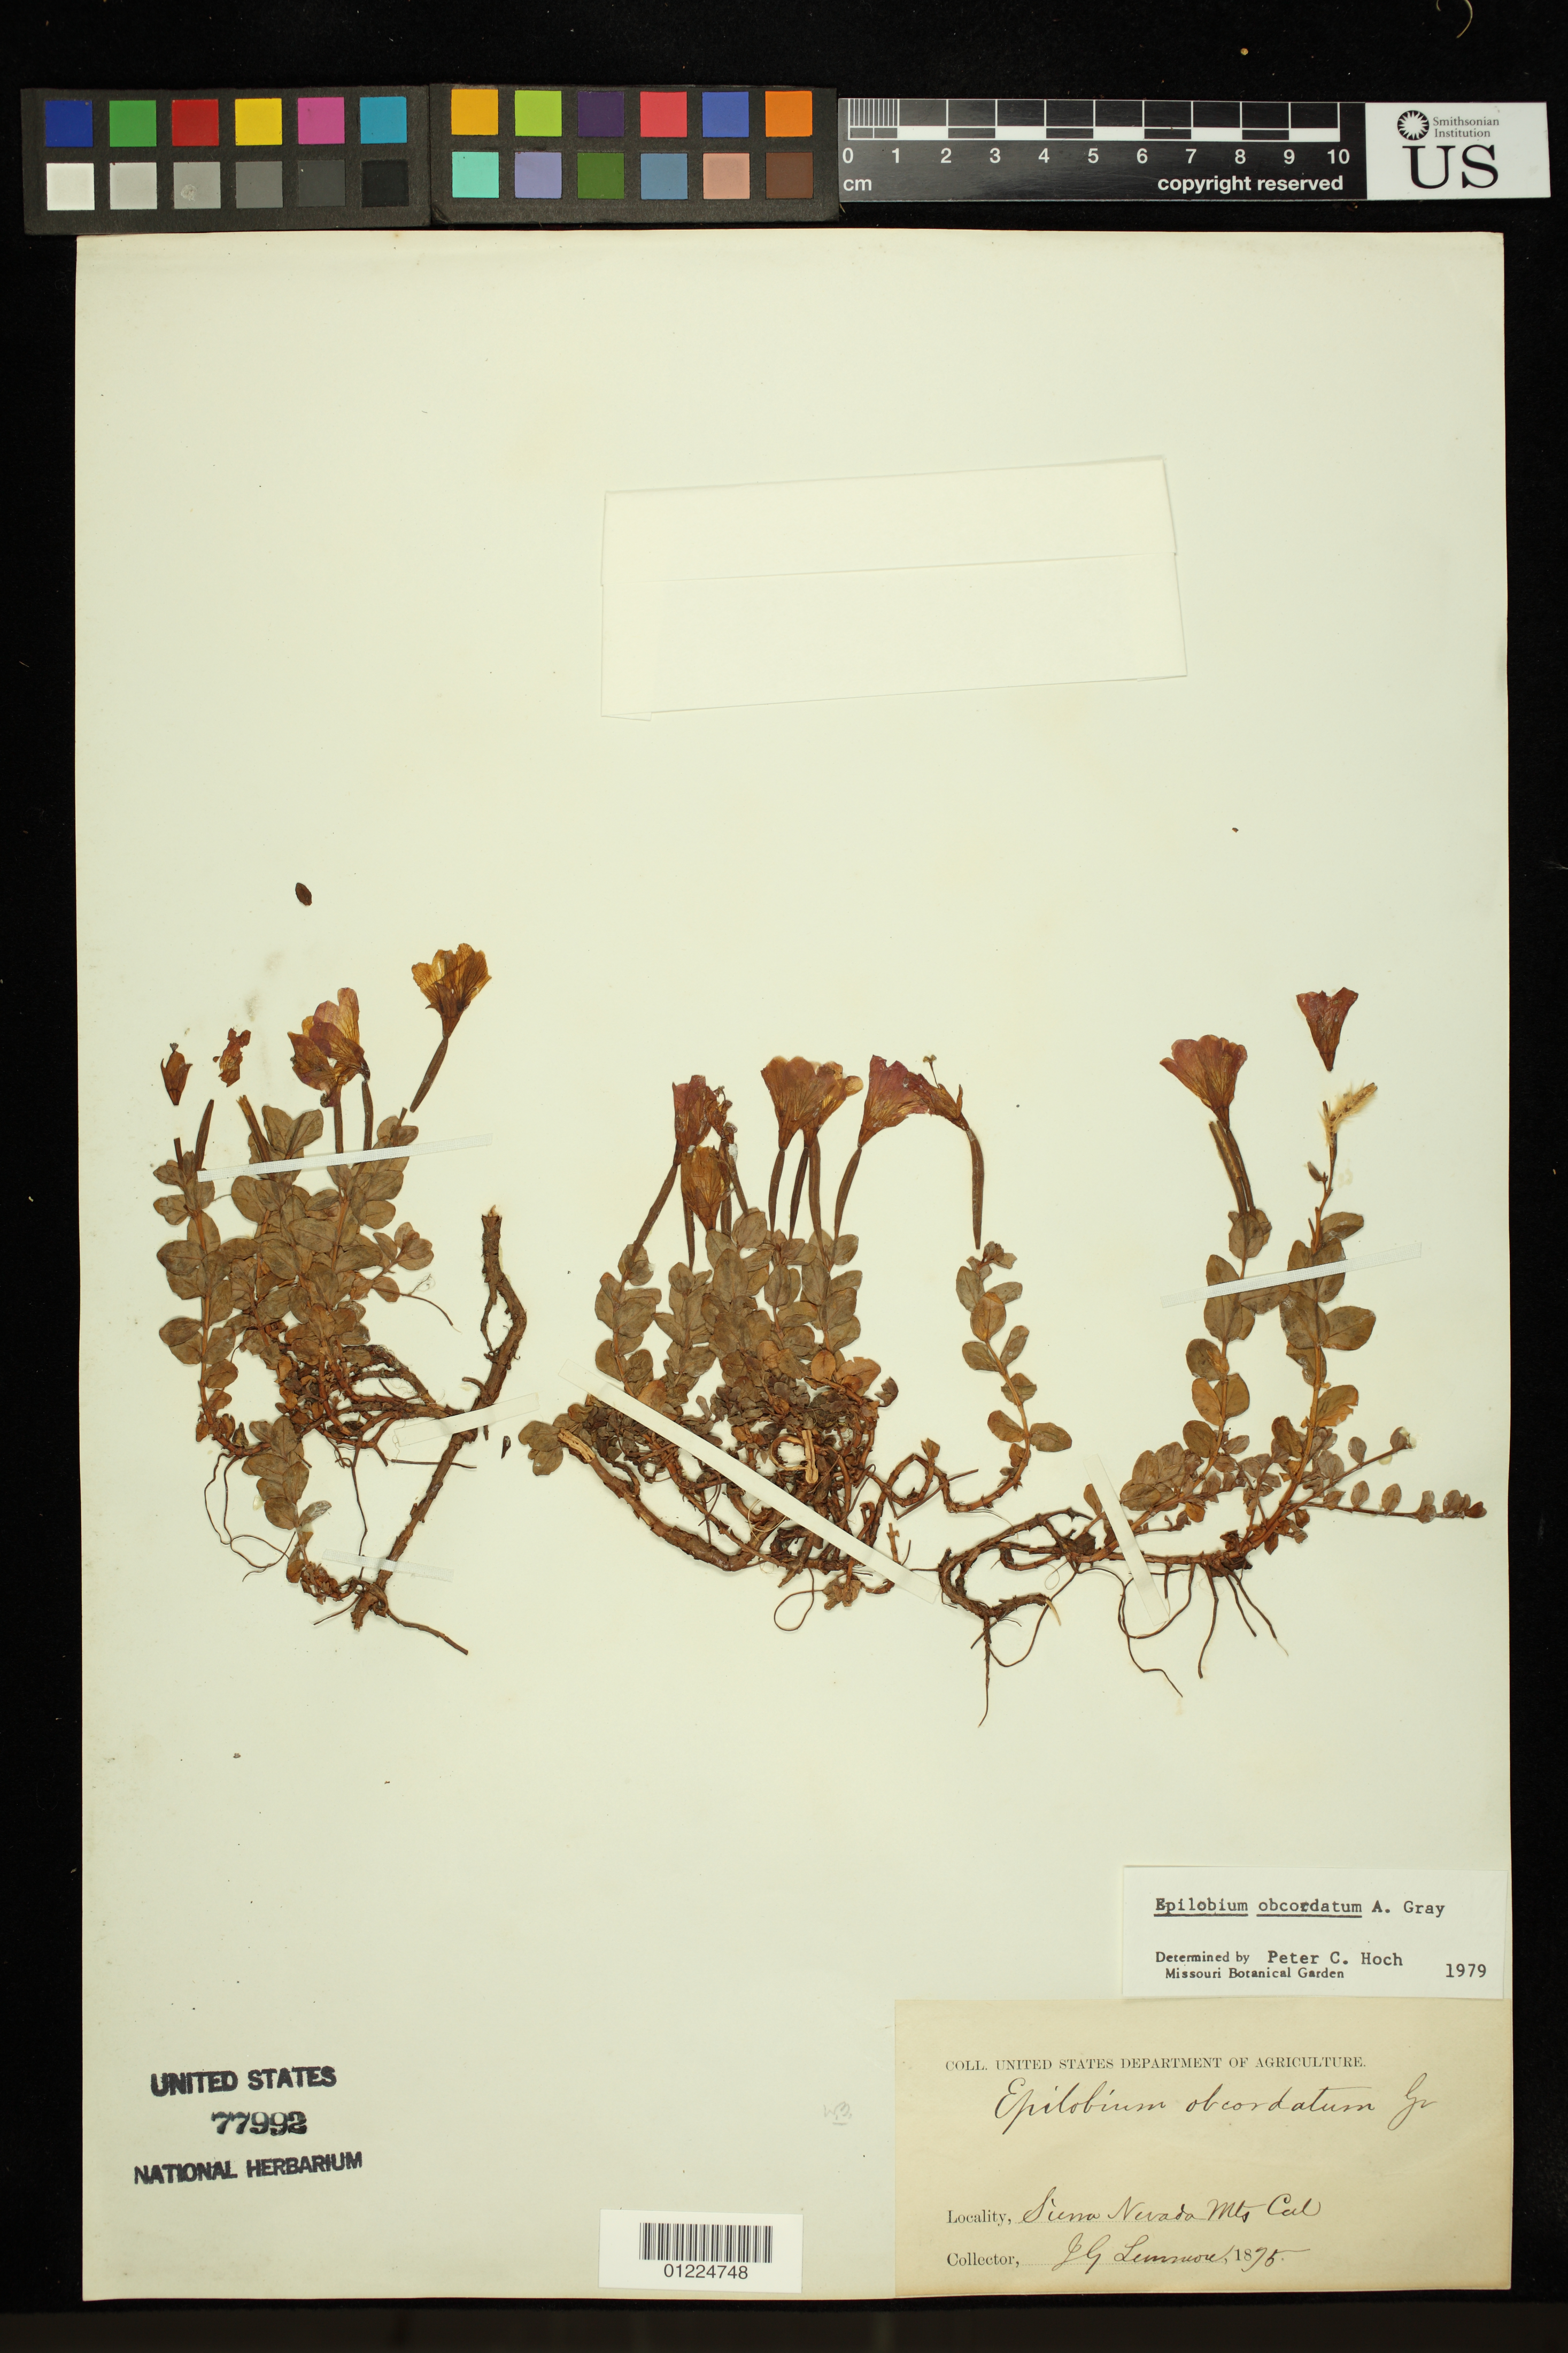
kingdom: Plantae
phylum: Tracheophyta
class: Magnoliopsida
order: Myrtales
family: Onagraceae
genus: Epilobium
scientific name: Epilobium obcordatum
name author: A. Gray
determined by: Hoch, P. C.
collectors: J. G. Lemmon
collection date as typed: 1875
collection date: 1875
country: United States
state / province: California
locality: Sierra Nevada Mtns.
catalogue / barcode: US 77992